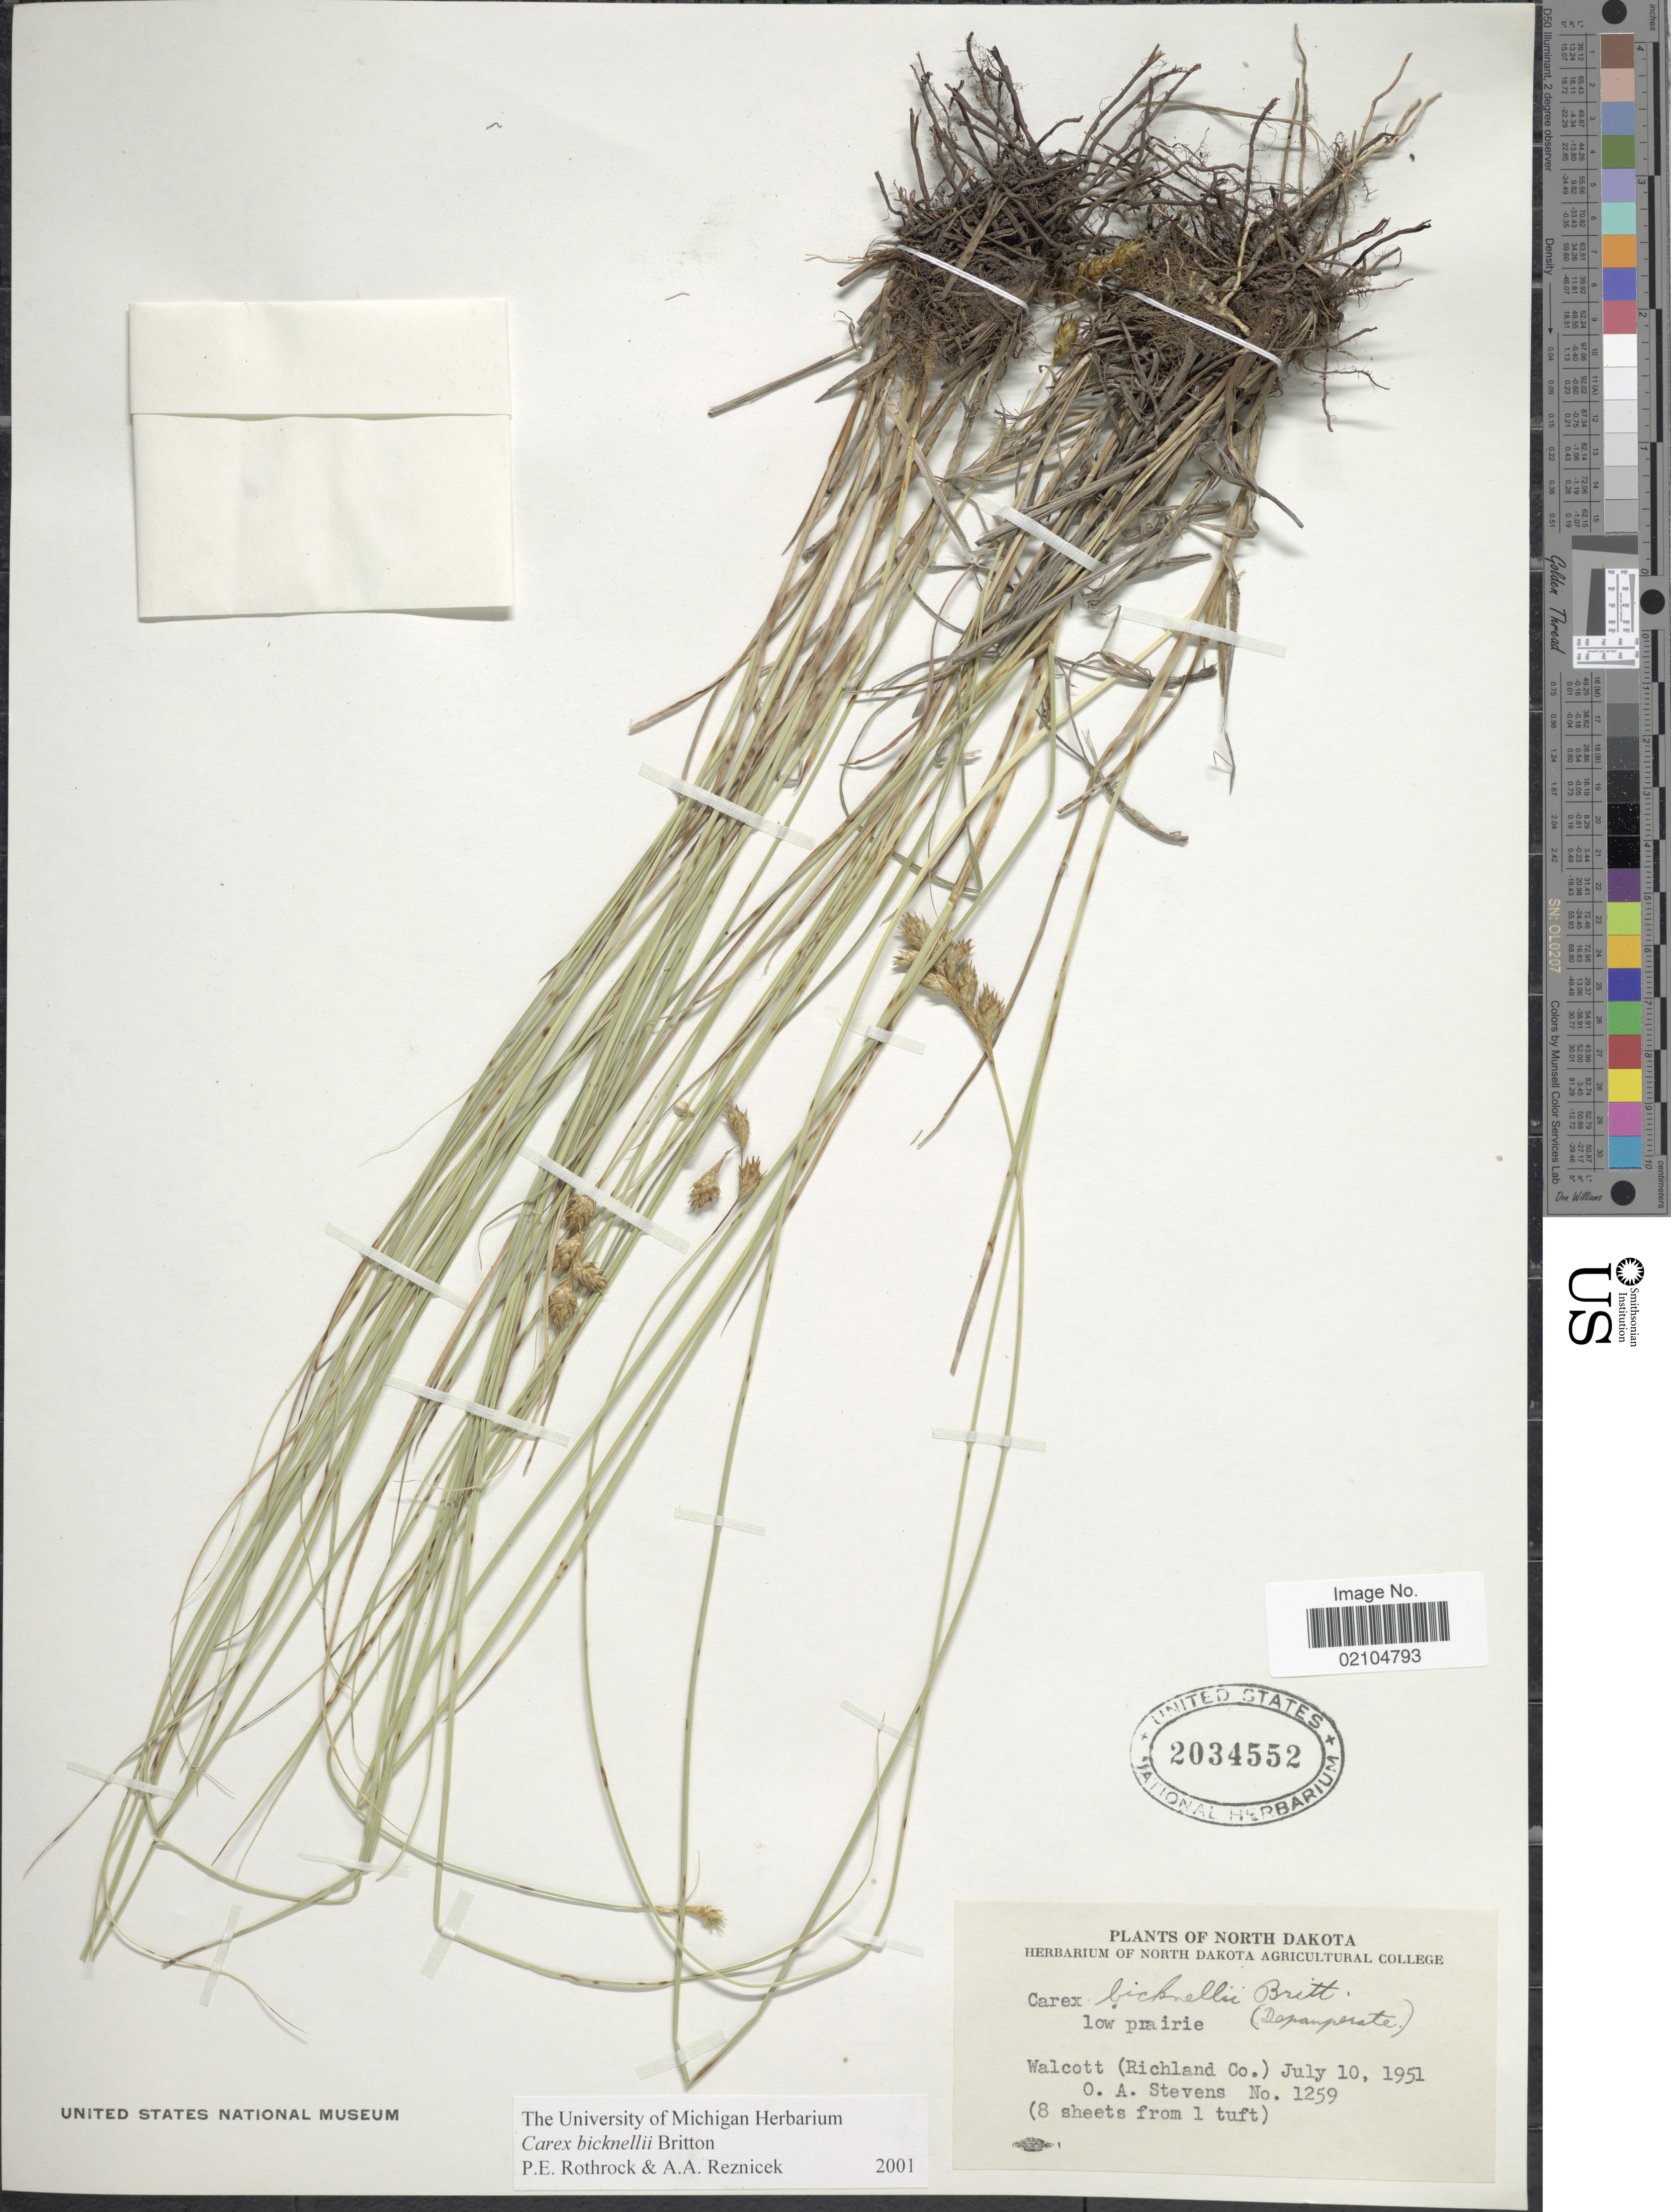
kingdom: Plantae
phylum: Tracheophyta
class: Liliopsida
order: Poales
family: Cyperaceae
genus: Carex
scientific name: Carex bicknellii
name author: Britton & A. Br.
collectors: O. A. Stevens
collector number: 1259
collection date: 1951-07-10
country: United States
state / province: North Dakota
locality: Low prairie, Walcott (Richland Co.).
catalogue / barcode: US 2034552